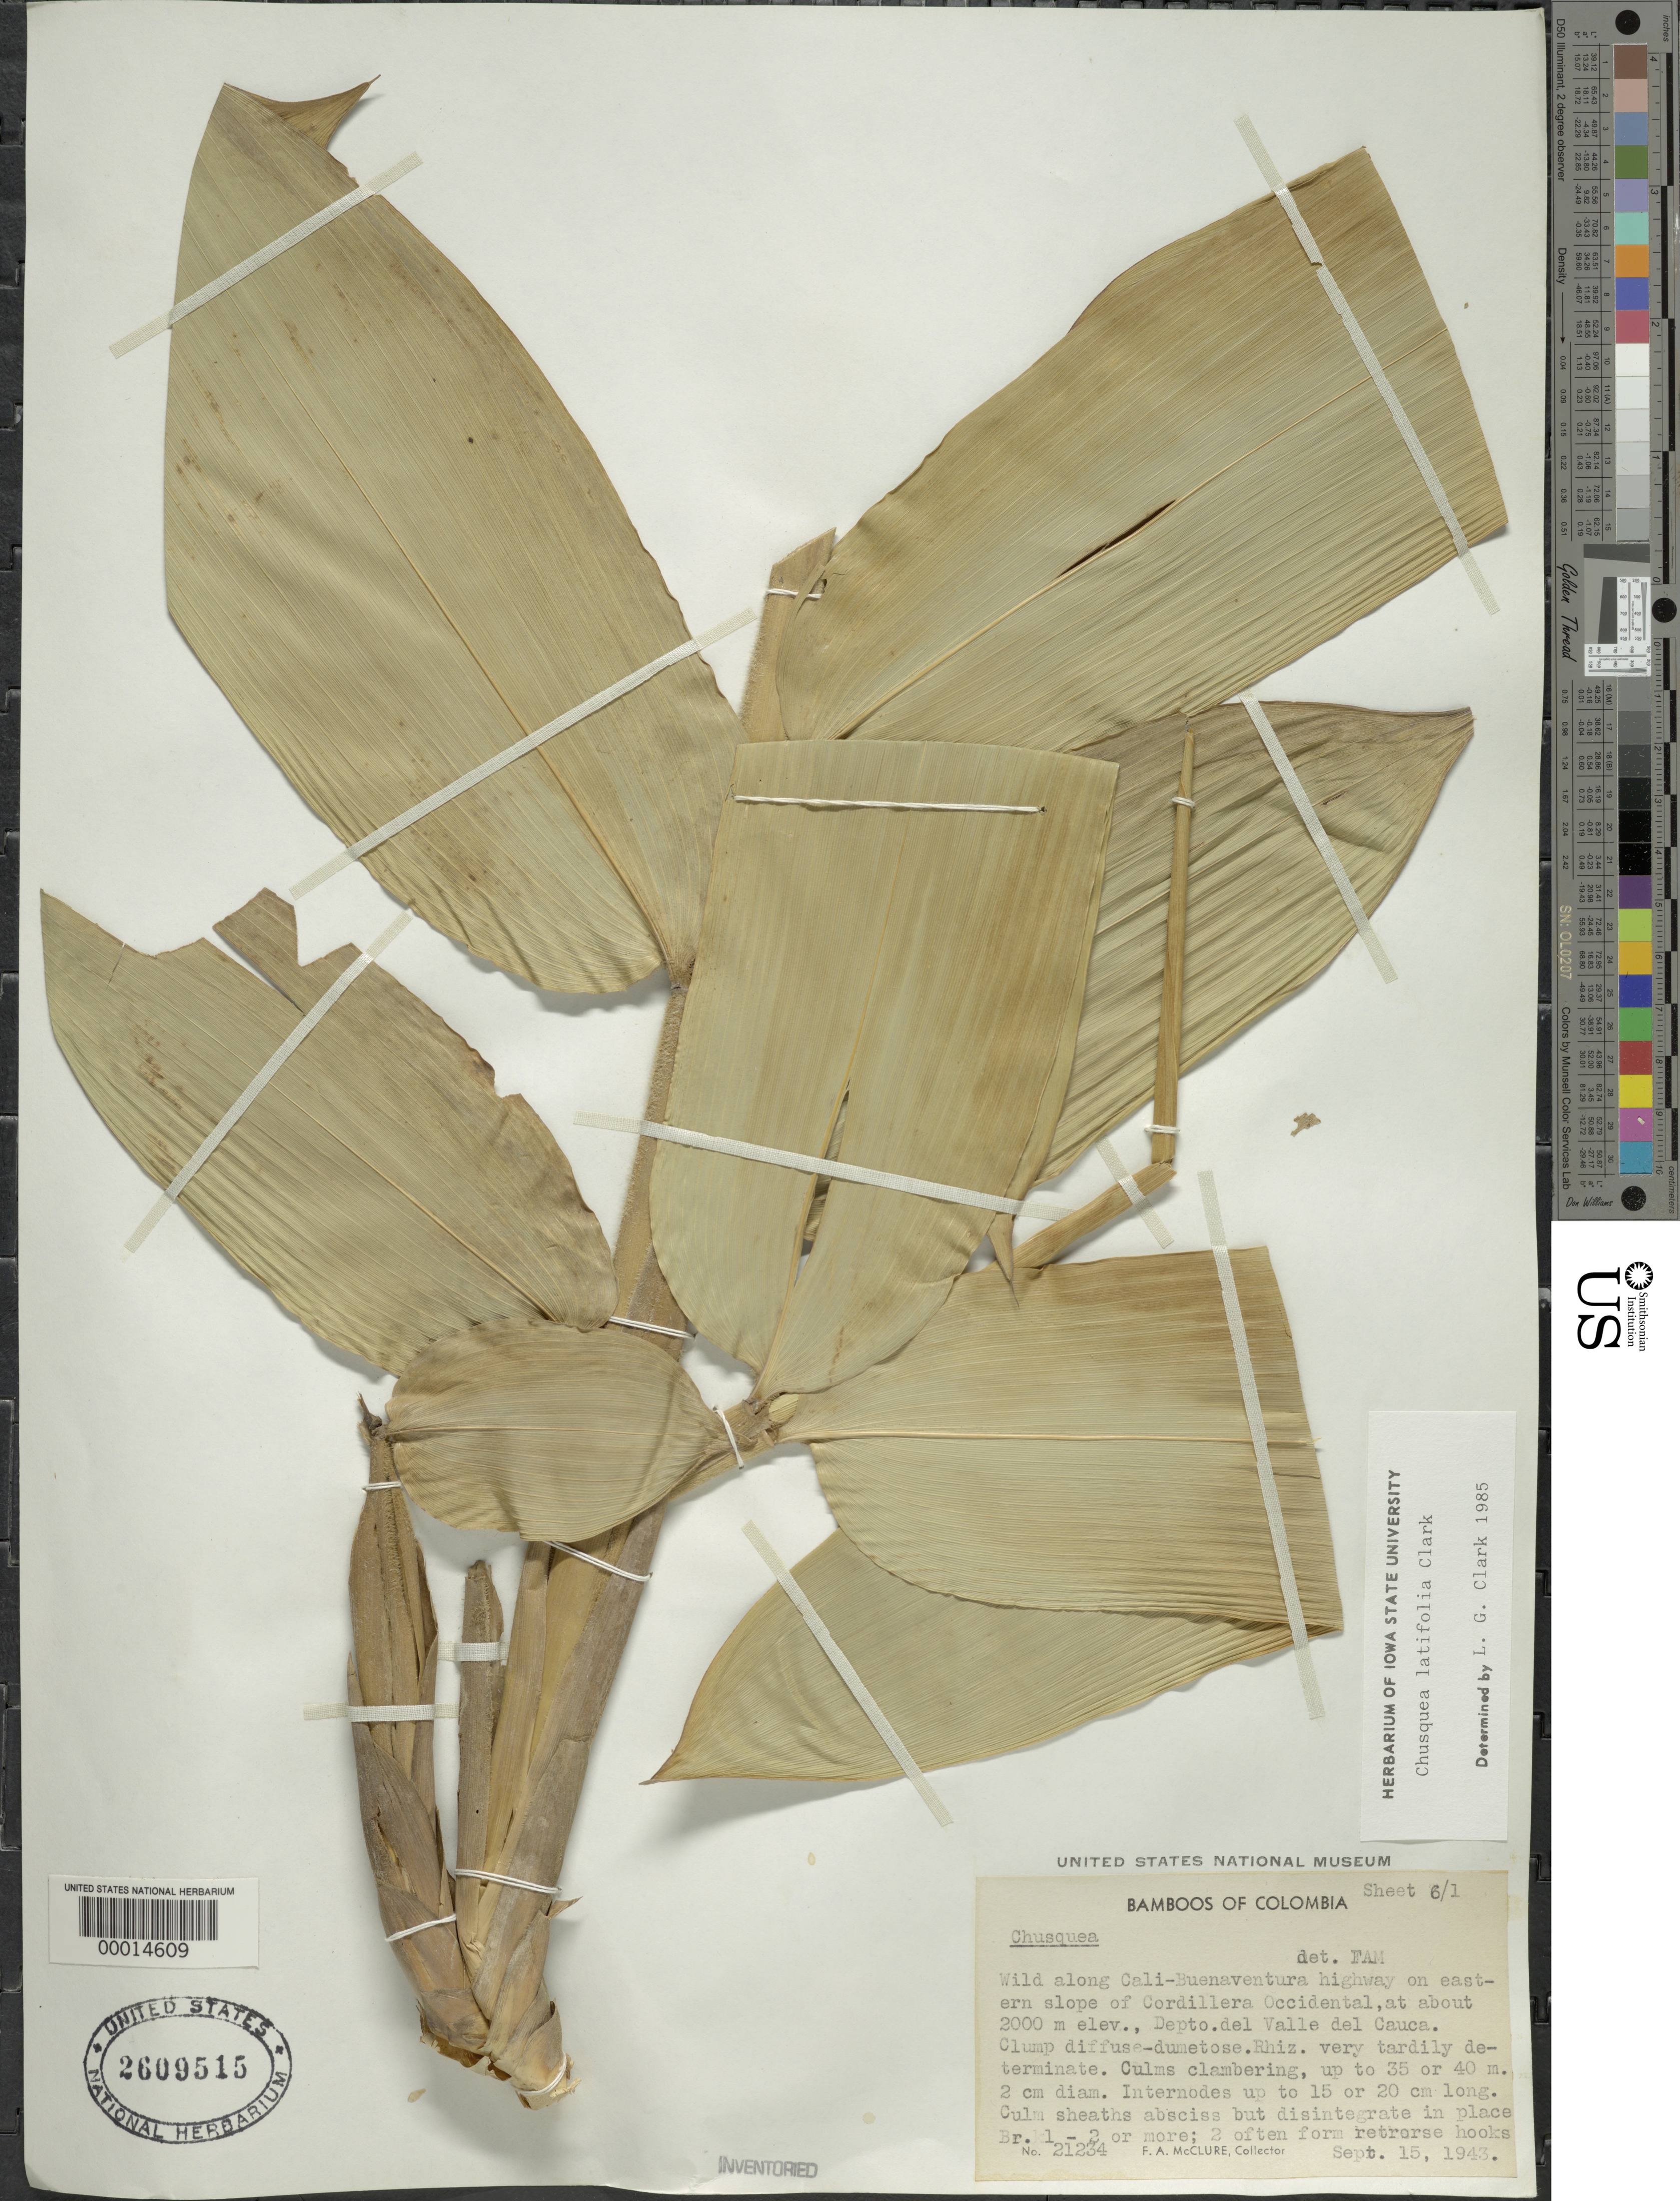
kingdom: Plantae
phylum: Tracheophyta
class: Liliopsida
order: Poales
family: Poaceae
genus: Chusquea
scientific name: Chusquea latifolia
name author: L.G. Clark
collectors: F. A. McClure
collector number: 21234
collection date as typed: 15 Sep 1943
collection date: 1943-09-15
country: Colombia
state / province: Cauca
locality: Cali-Buena Ventura Hwy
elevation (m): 2000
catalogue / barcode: US 2609515